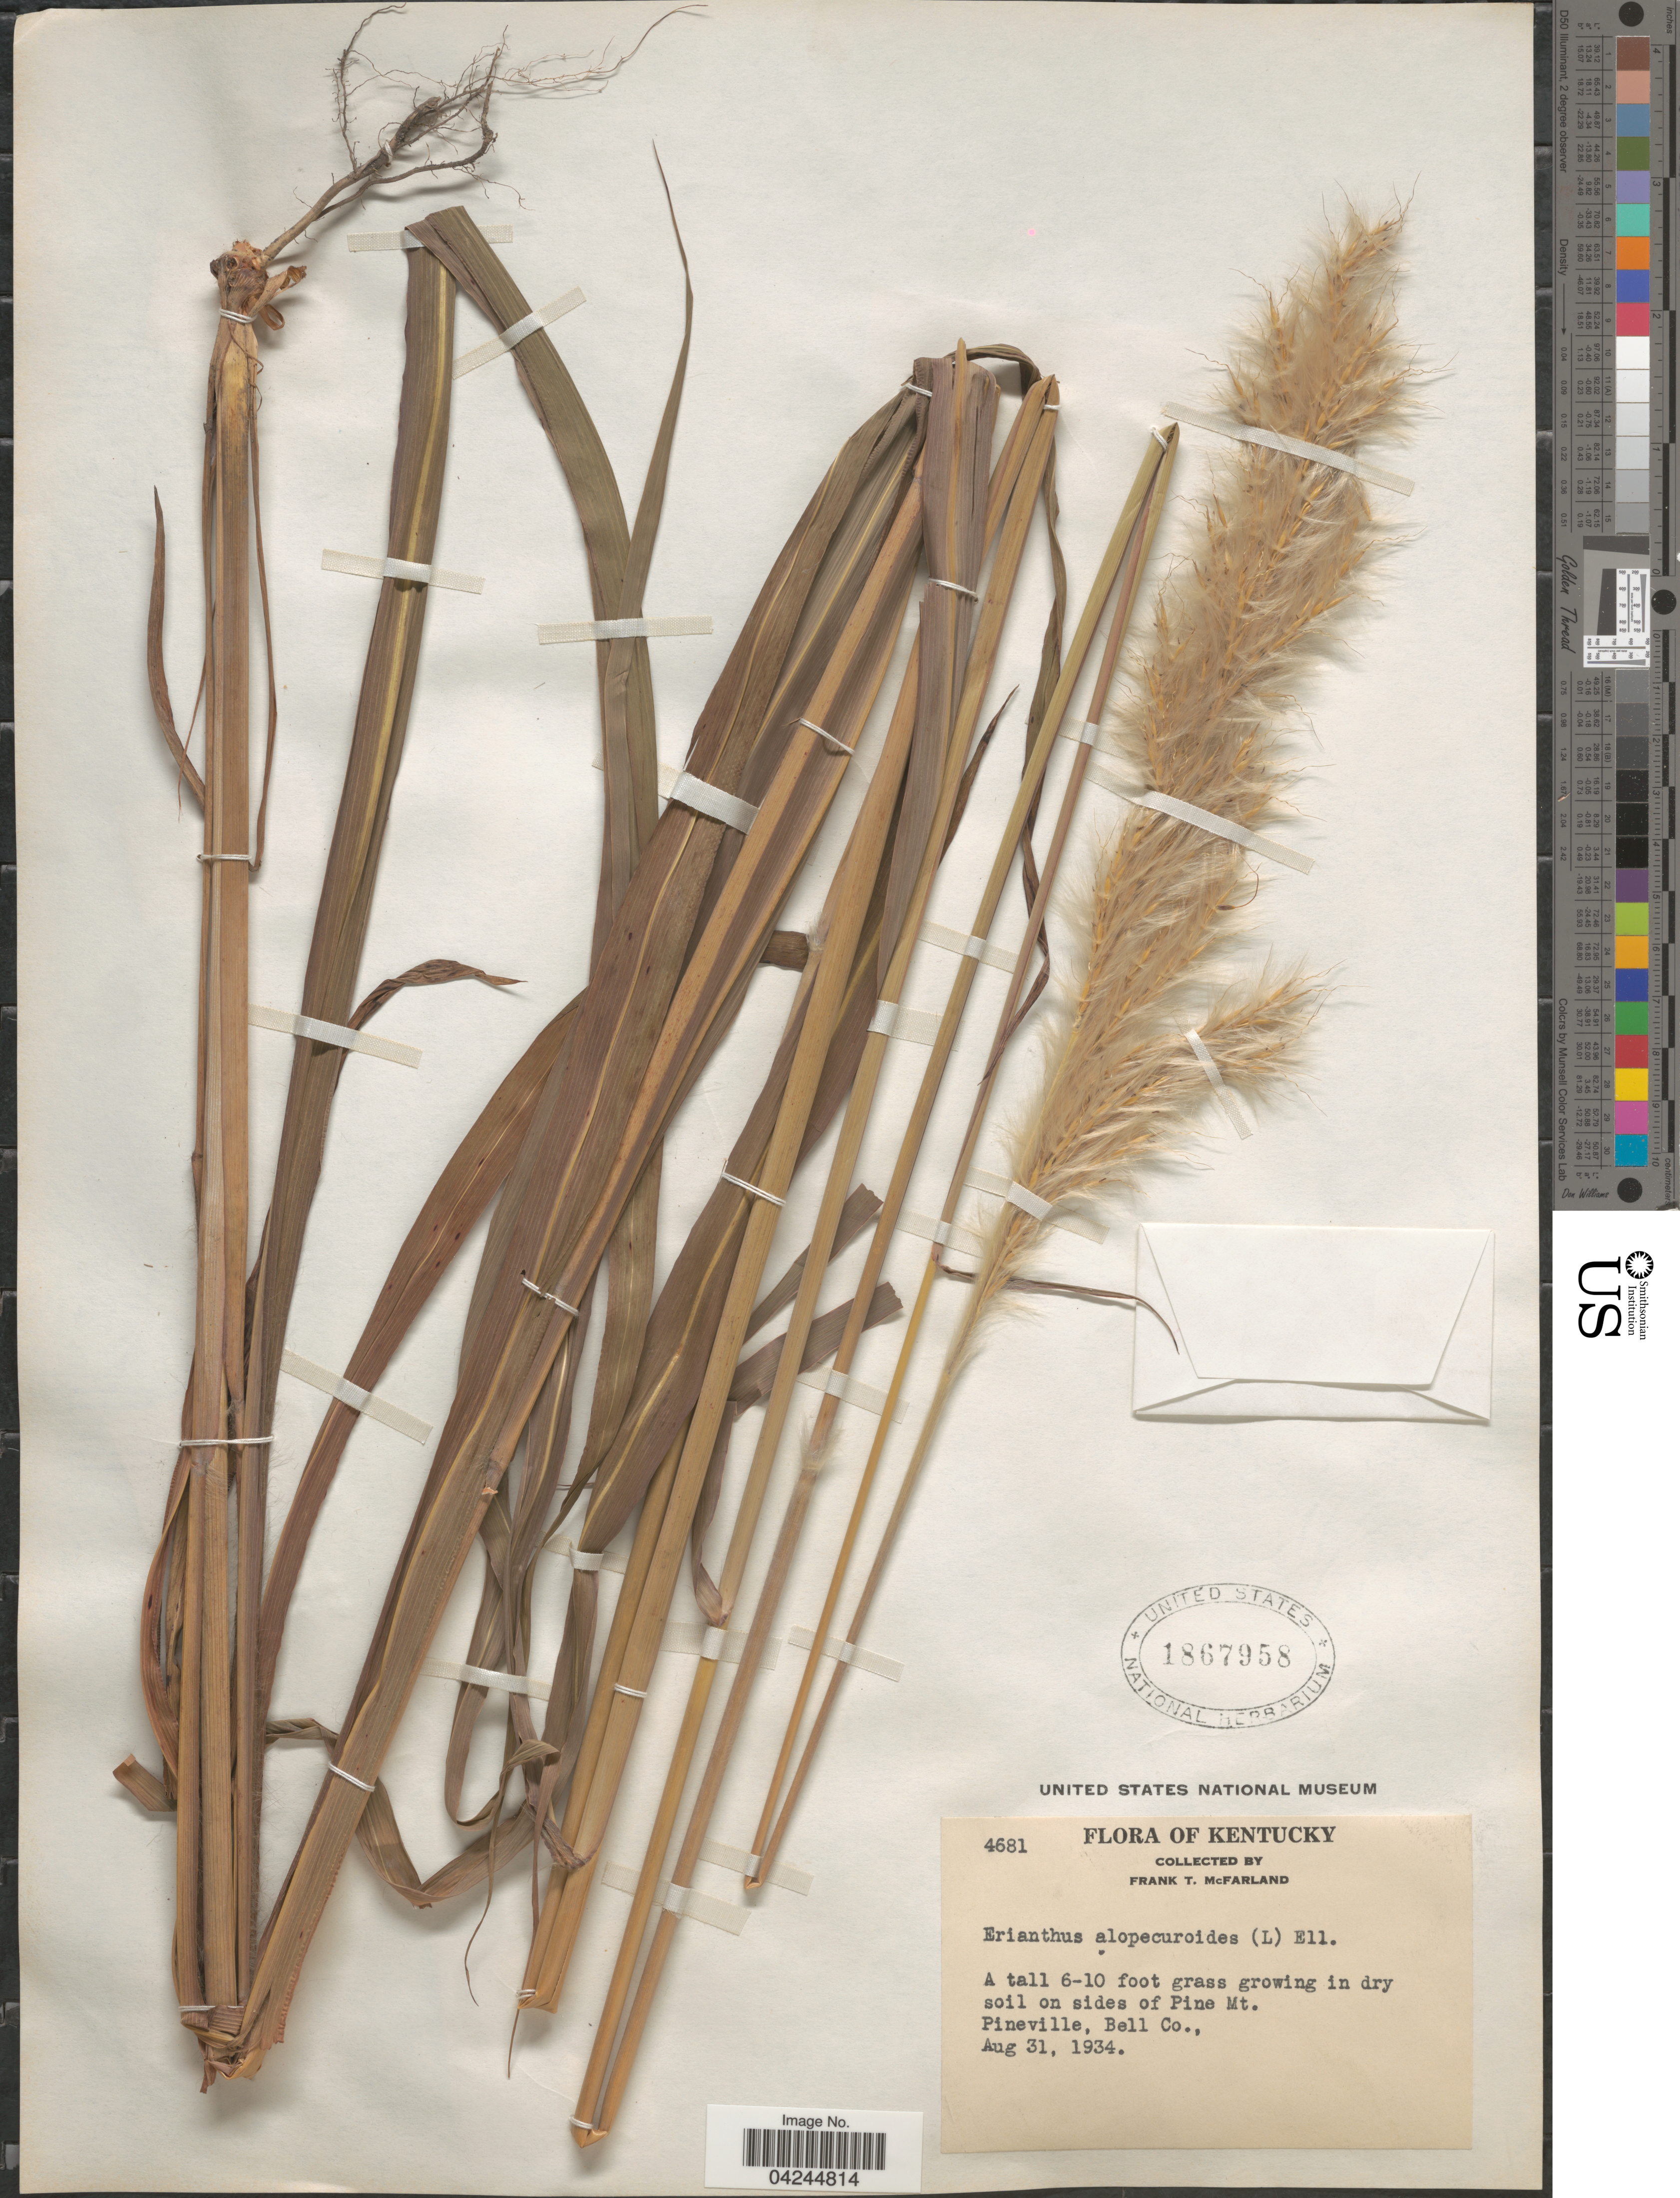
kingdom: Plantae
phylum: Tracheophyta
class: Liliopsida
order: Poales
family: Poaceae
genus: Erianthus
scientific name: Erianthus alopecuroides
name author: Elliott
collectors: F. McFarland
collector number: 4681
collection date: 1934-08-31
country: United States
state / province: Kentucky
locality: In dry soil on sides of Pine Mt. Pineville, Bell Co.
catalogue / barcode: US 1867958